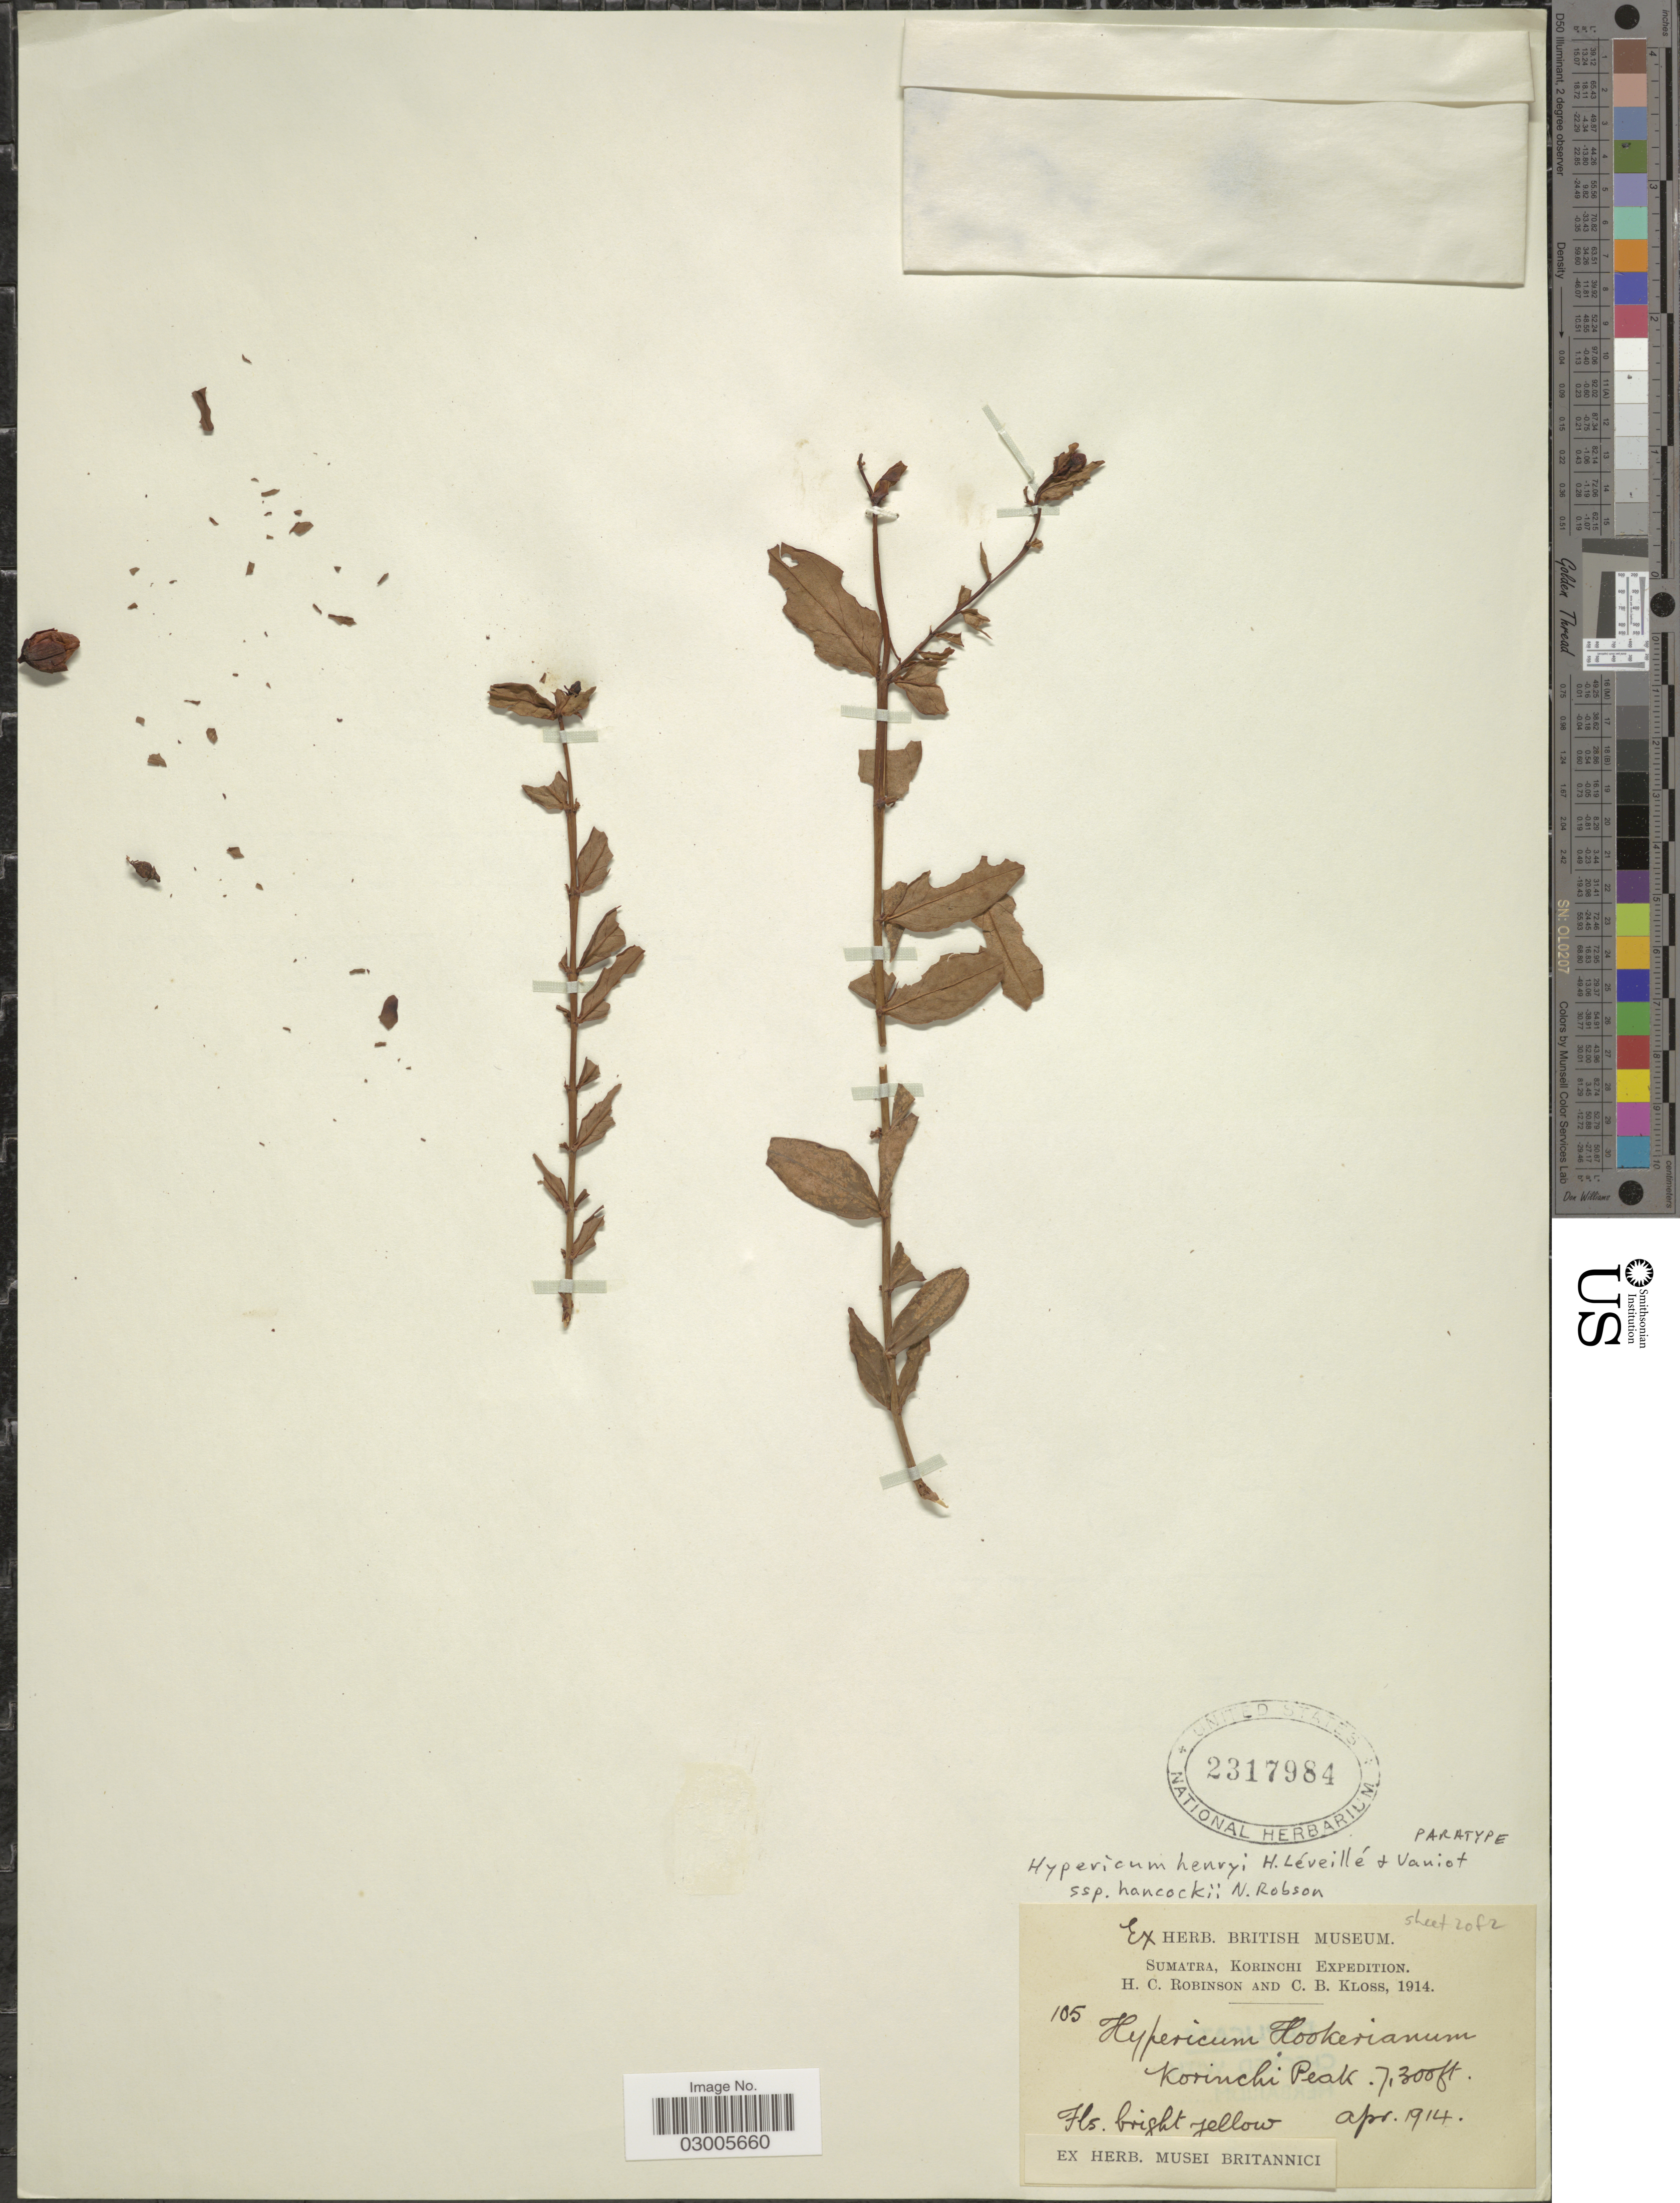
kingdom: Plantae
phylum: Tracheophyta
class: Magnoliopsida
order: Malpighiales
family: Hypericaceae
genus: Hypericum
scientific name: Hypericum henryi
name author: H. Lév. & Vaniot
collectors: H. C. Robinson & C. Kloss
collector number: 105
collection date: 1914-04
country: Indonesia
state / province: Sumatra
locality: Korinchi, Korinchi Peak.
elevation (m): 2225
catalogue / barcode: US 2317984